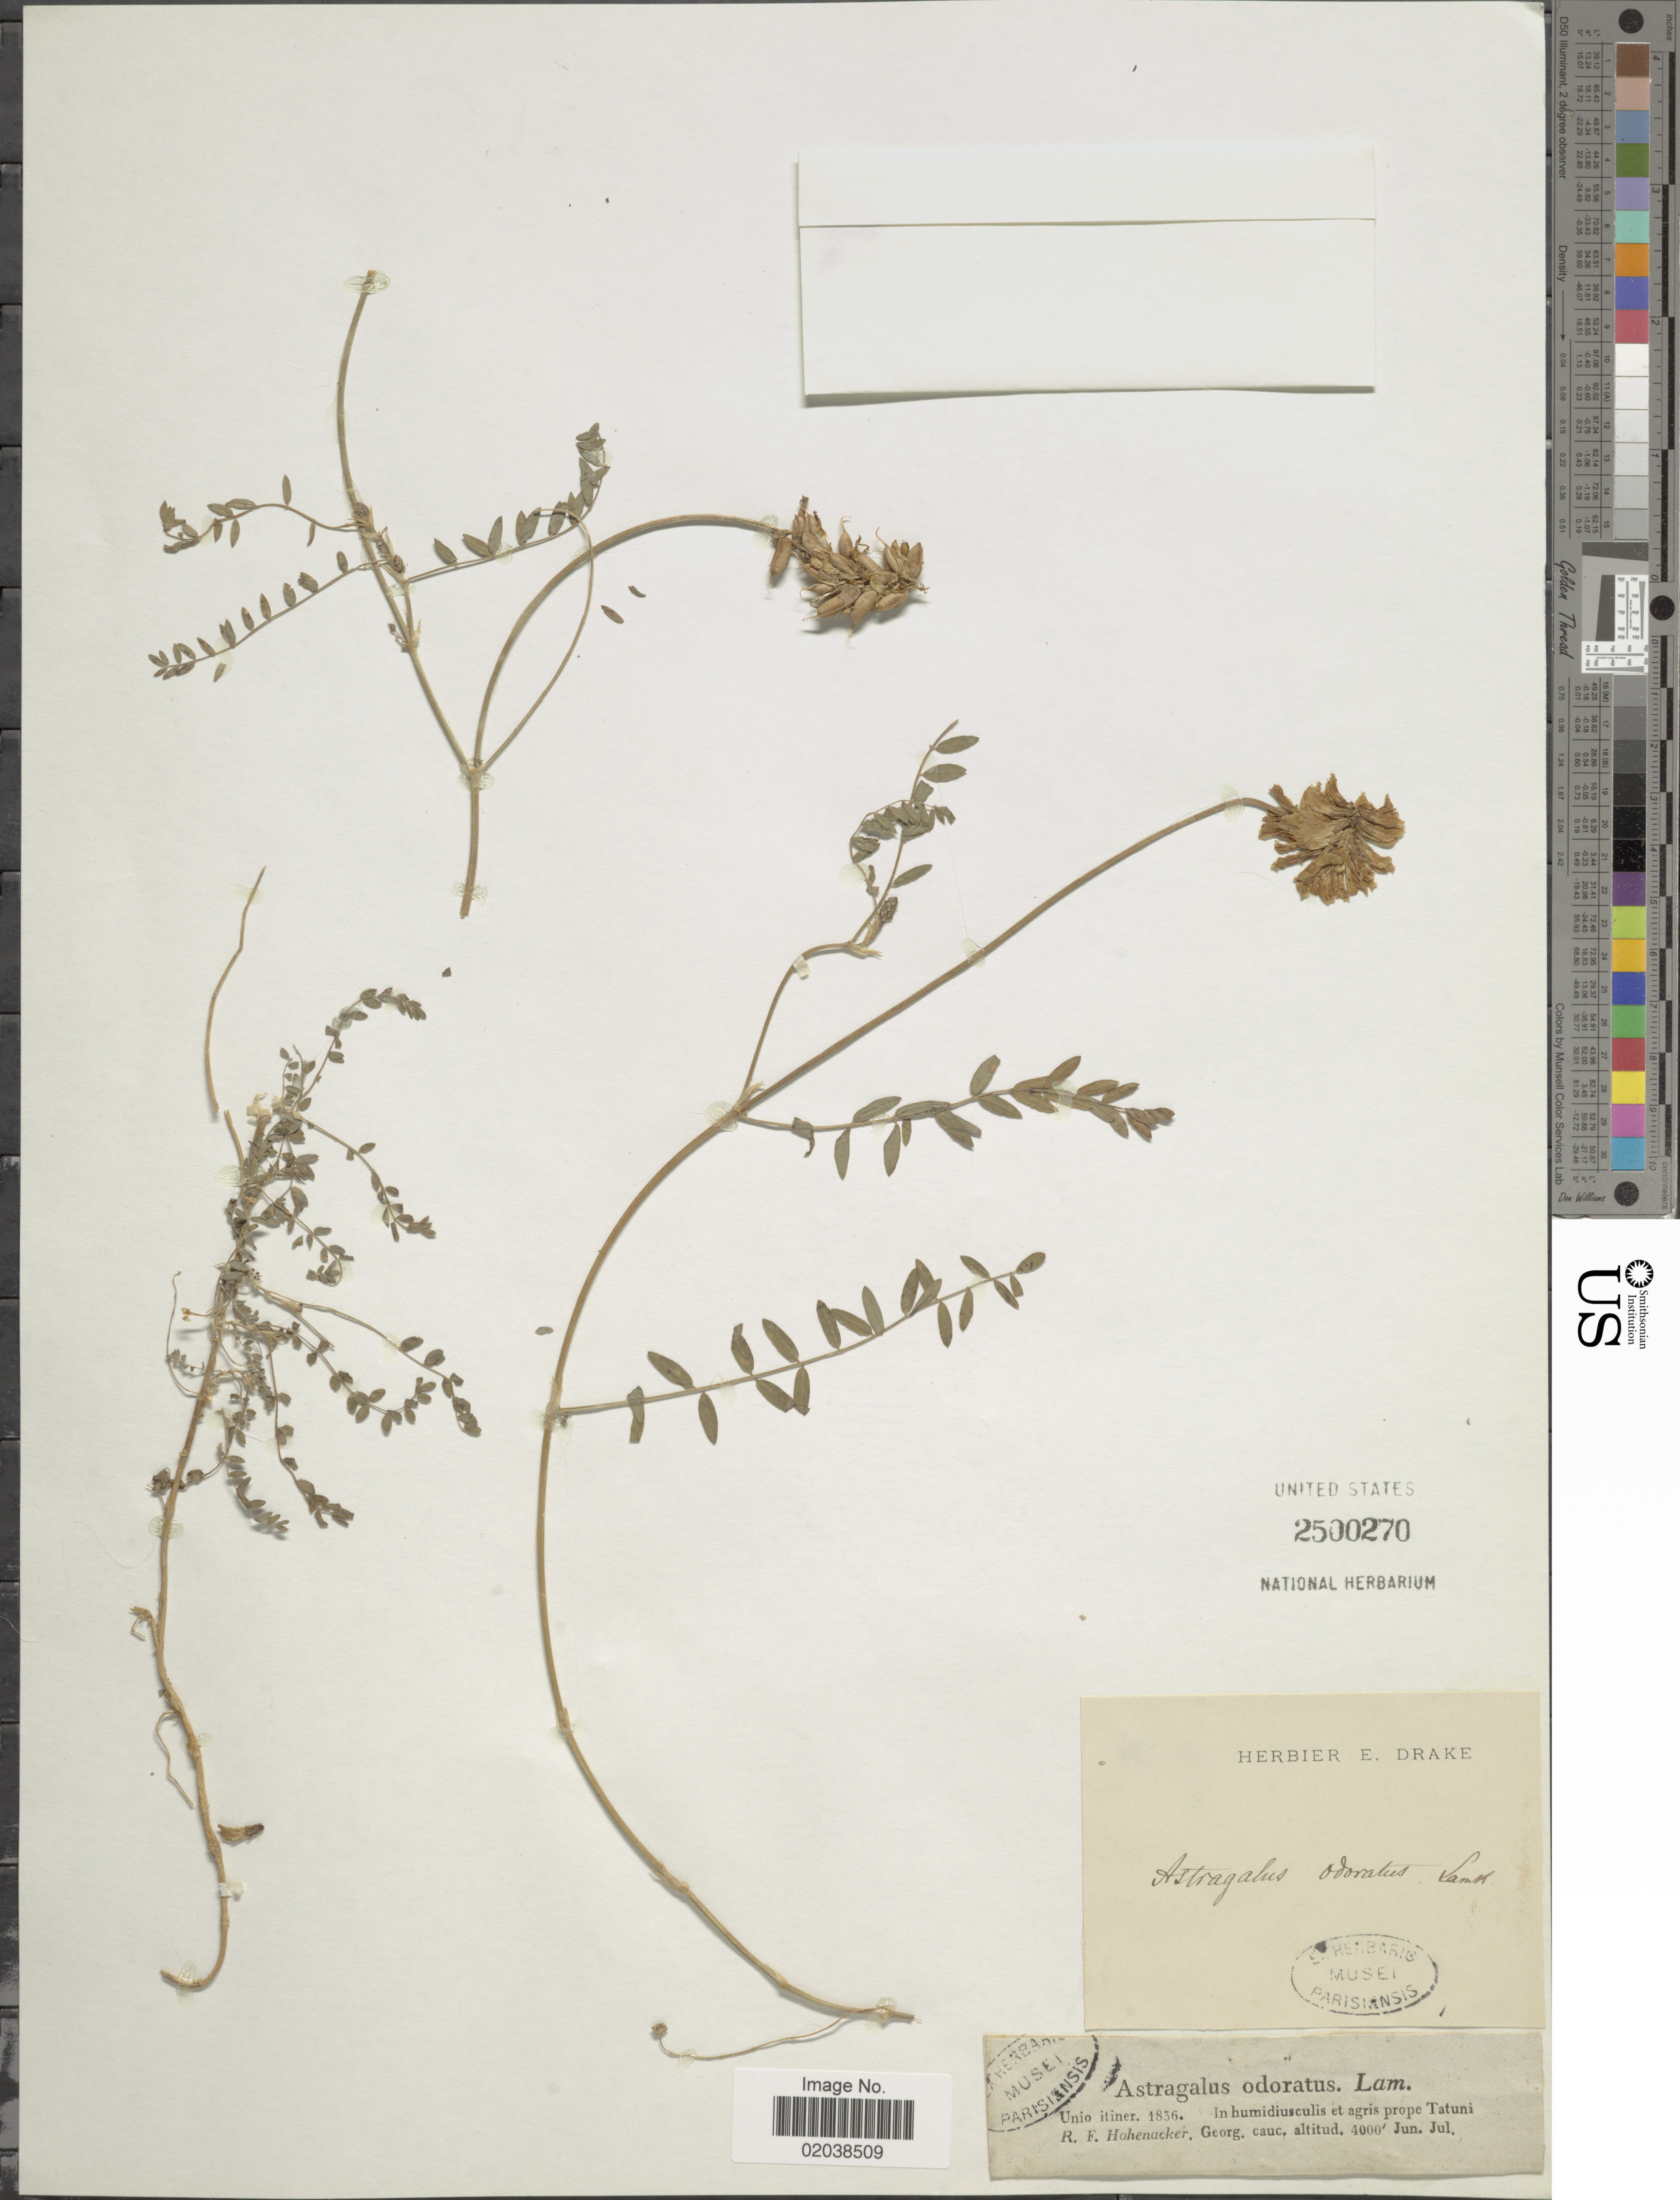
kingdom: Plantae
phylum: Tracheophyta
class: Magnoliopsida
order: Fabales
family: Fabaceae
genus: Astragalus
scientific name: Astragalus odoratus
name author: Lam.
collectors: R. F. Hohenacker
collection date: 1836-06/1836-07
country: Georgia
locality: Unio itiner. In humidiusculis prope Tatuni. Georg. Cauc.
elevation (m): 1219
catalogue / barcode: US 2500270